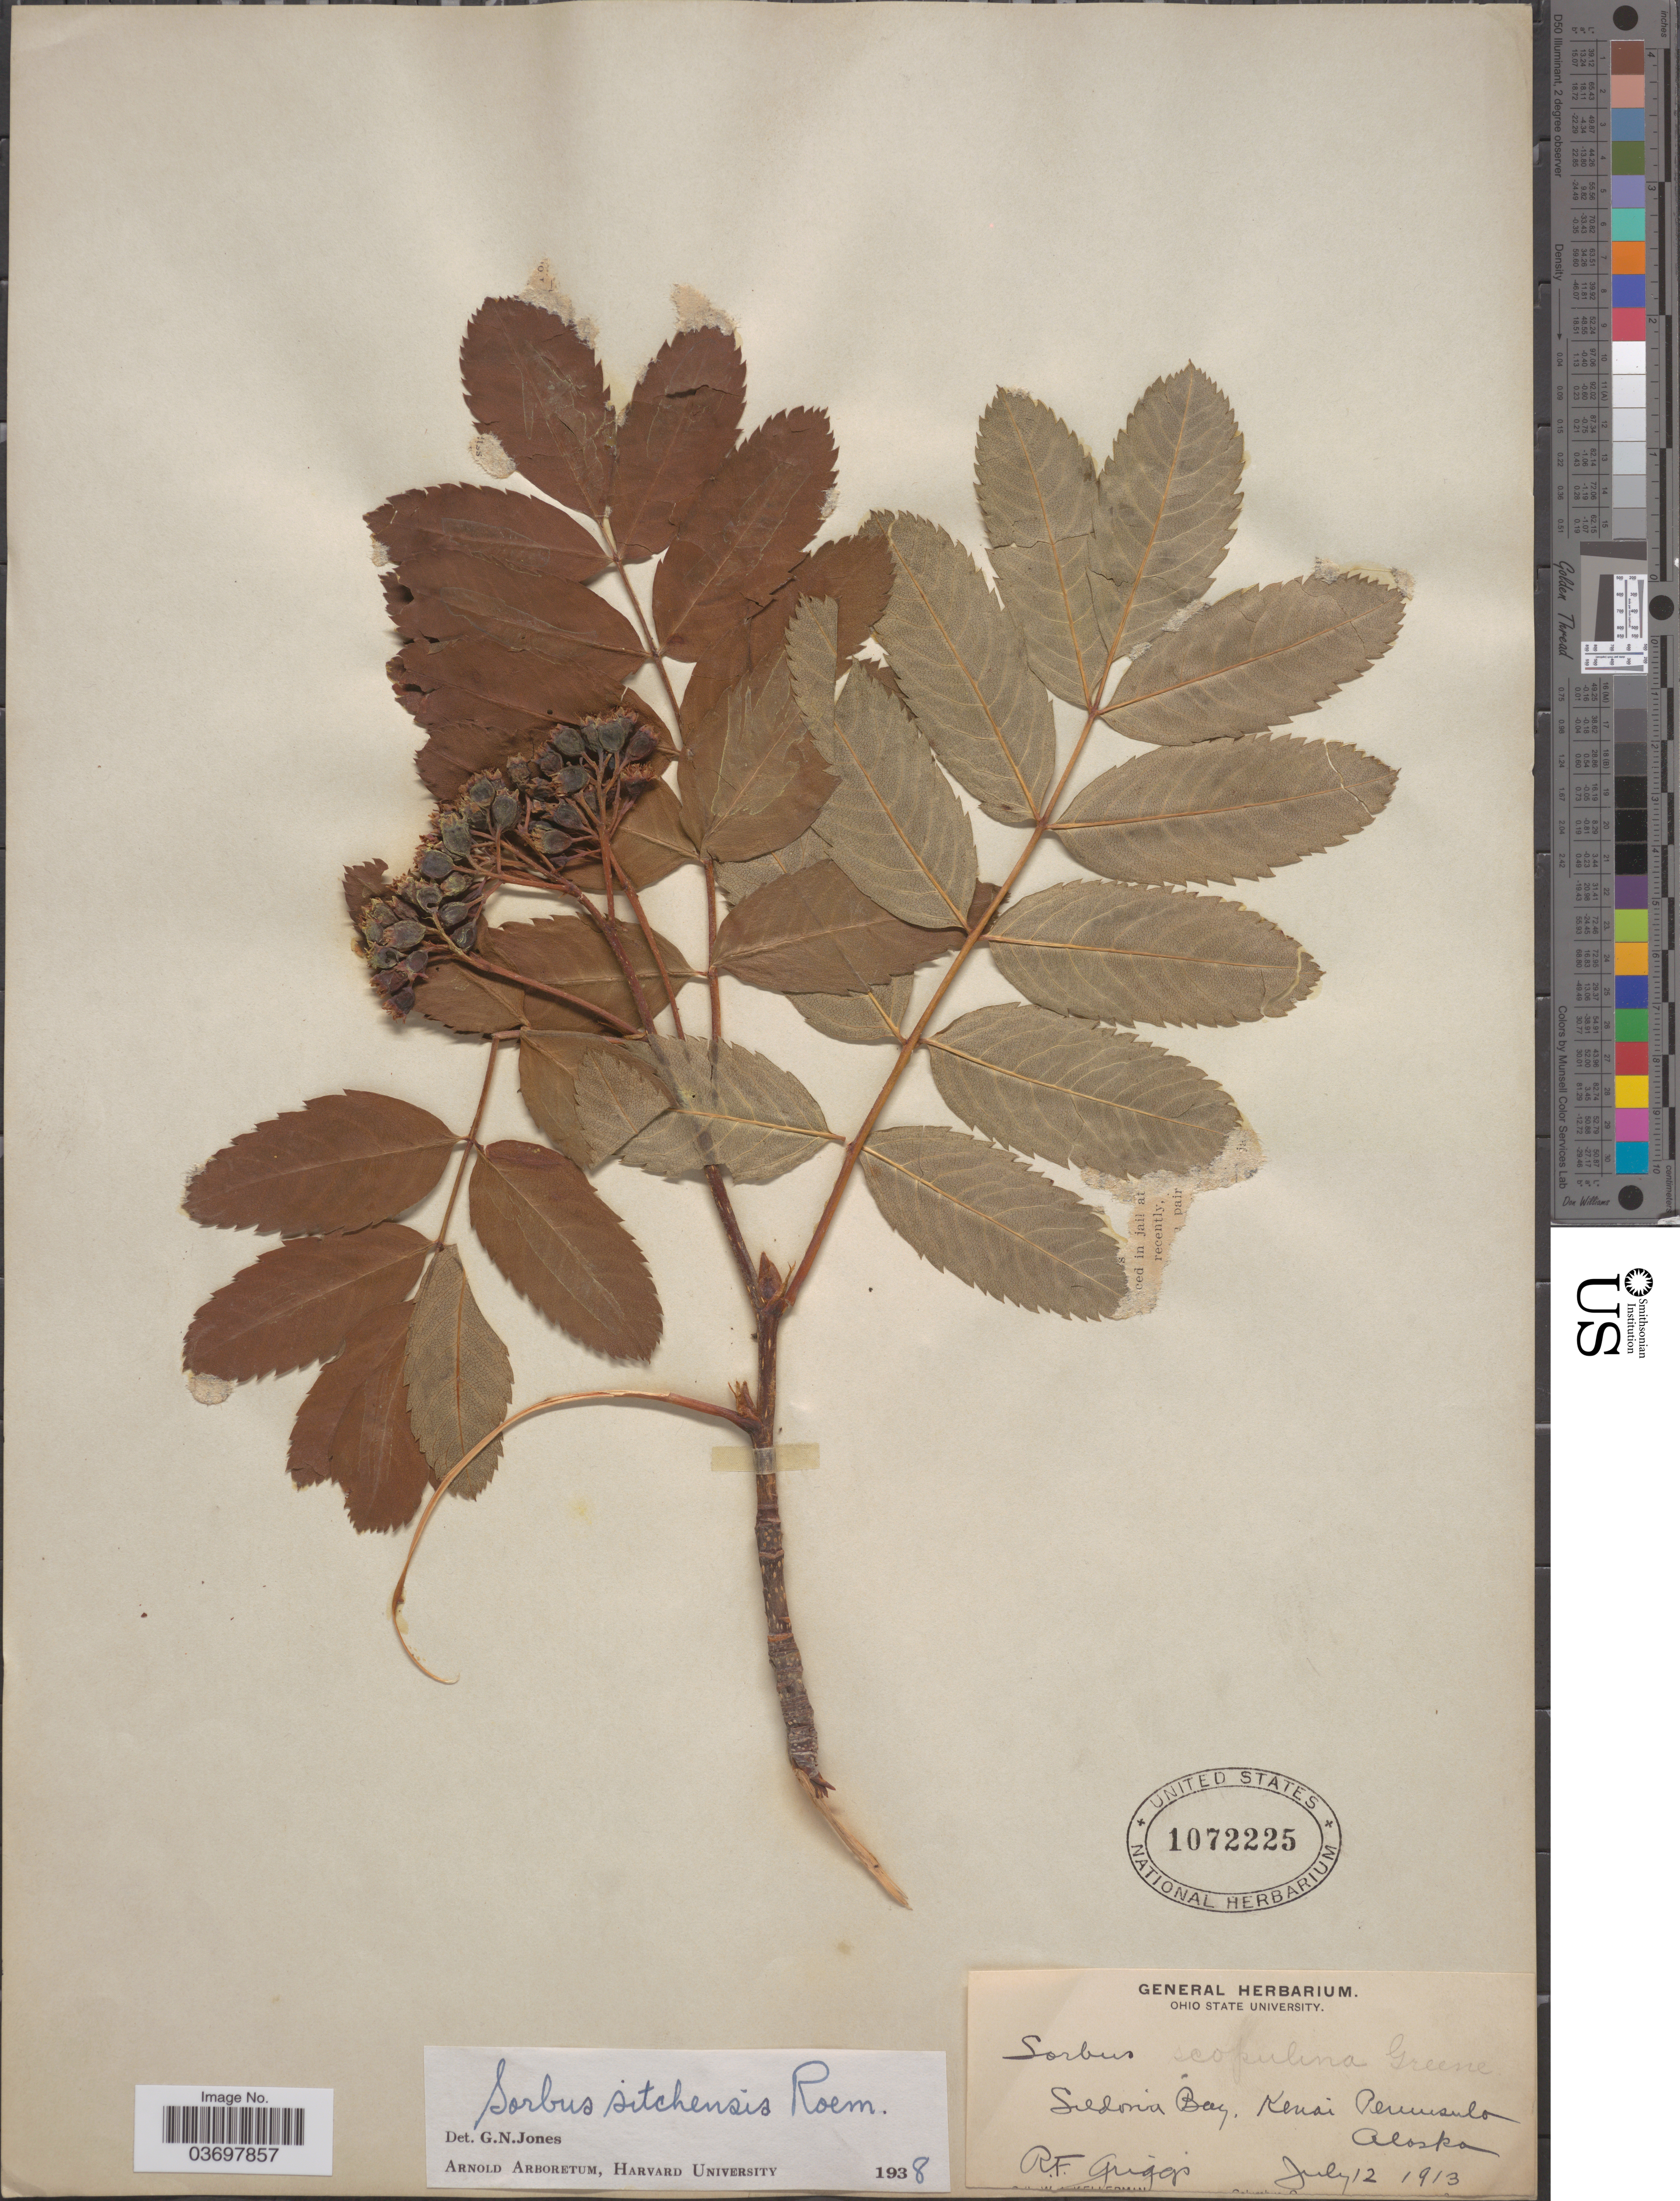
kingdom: Plantae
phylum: Tracheophyta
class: Magnoliopsida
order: Rosales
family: Rosaceae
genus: Sorbus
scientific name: Sorbus sitchensis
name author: M. Roem.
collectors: R. F. Griggs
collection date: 1913-07-12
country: United States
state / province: Alaska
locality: Seldovia, Kenai Peninsula.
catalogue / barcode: US 1072225